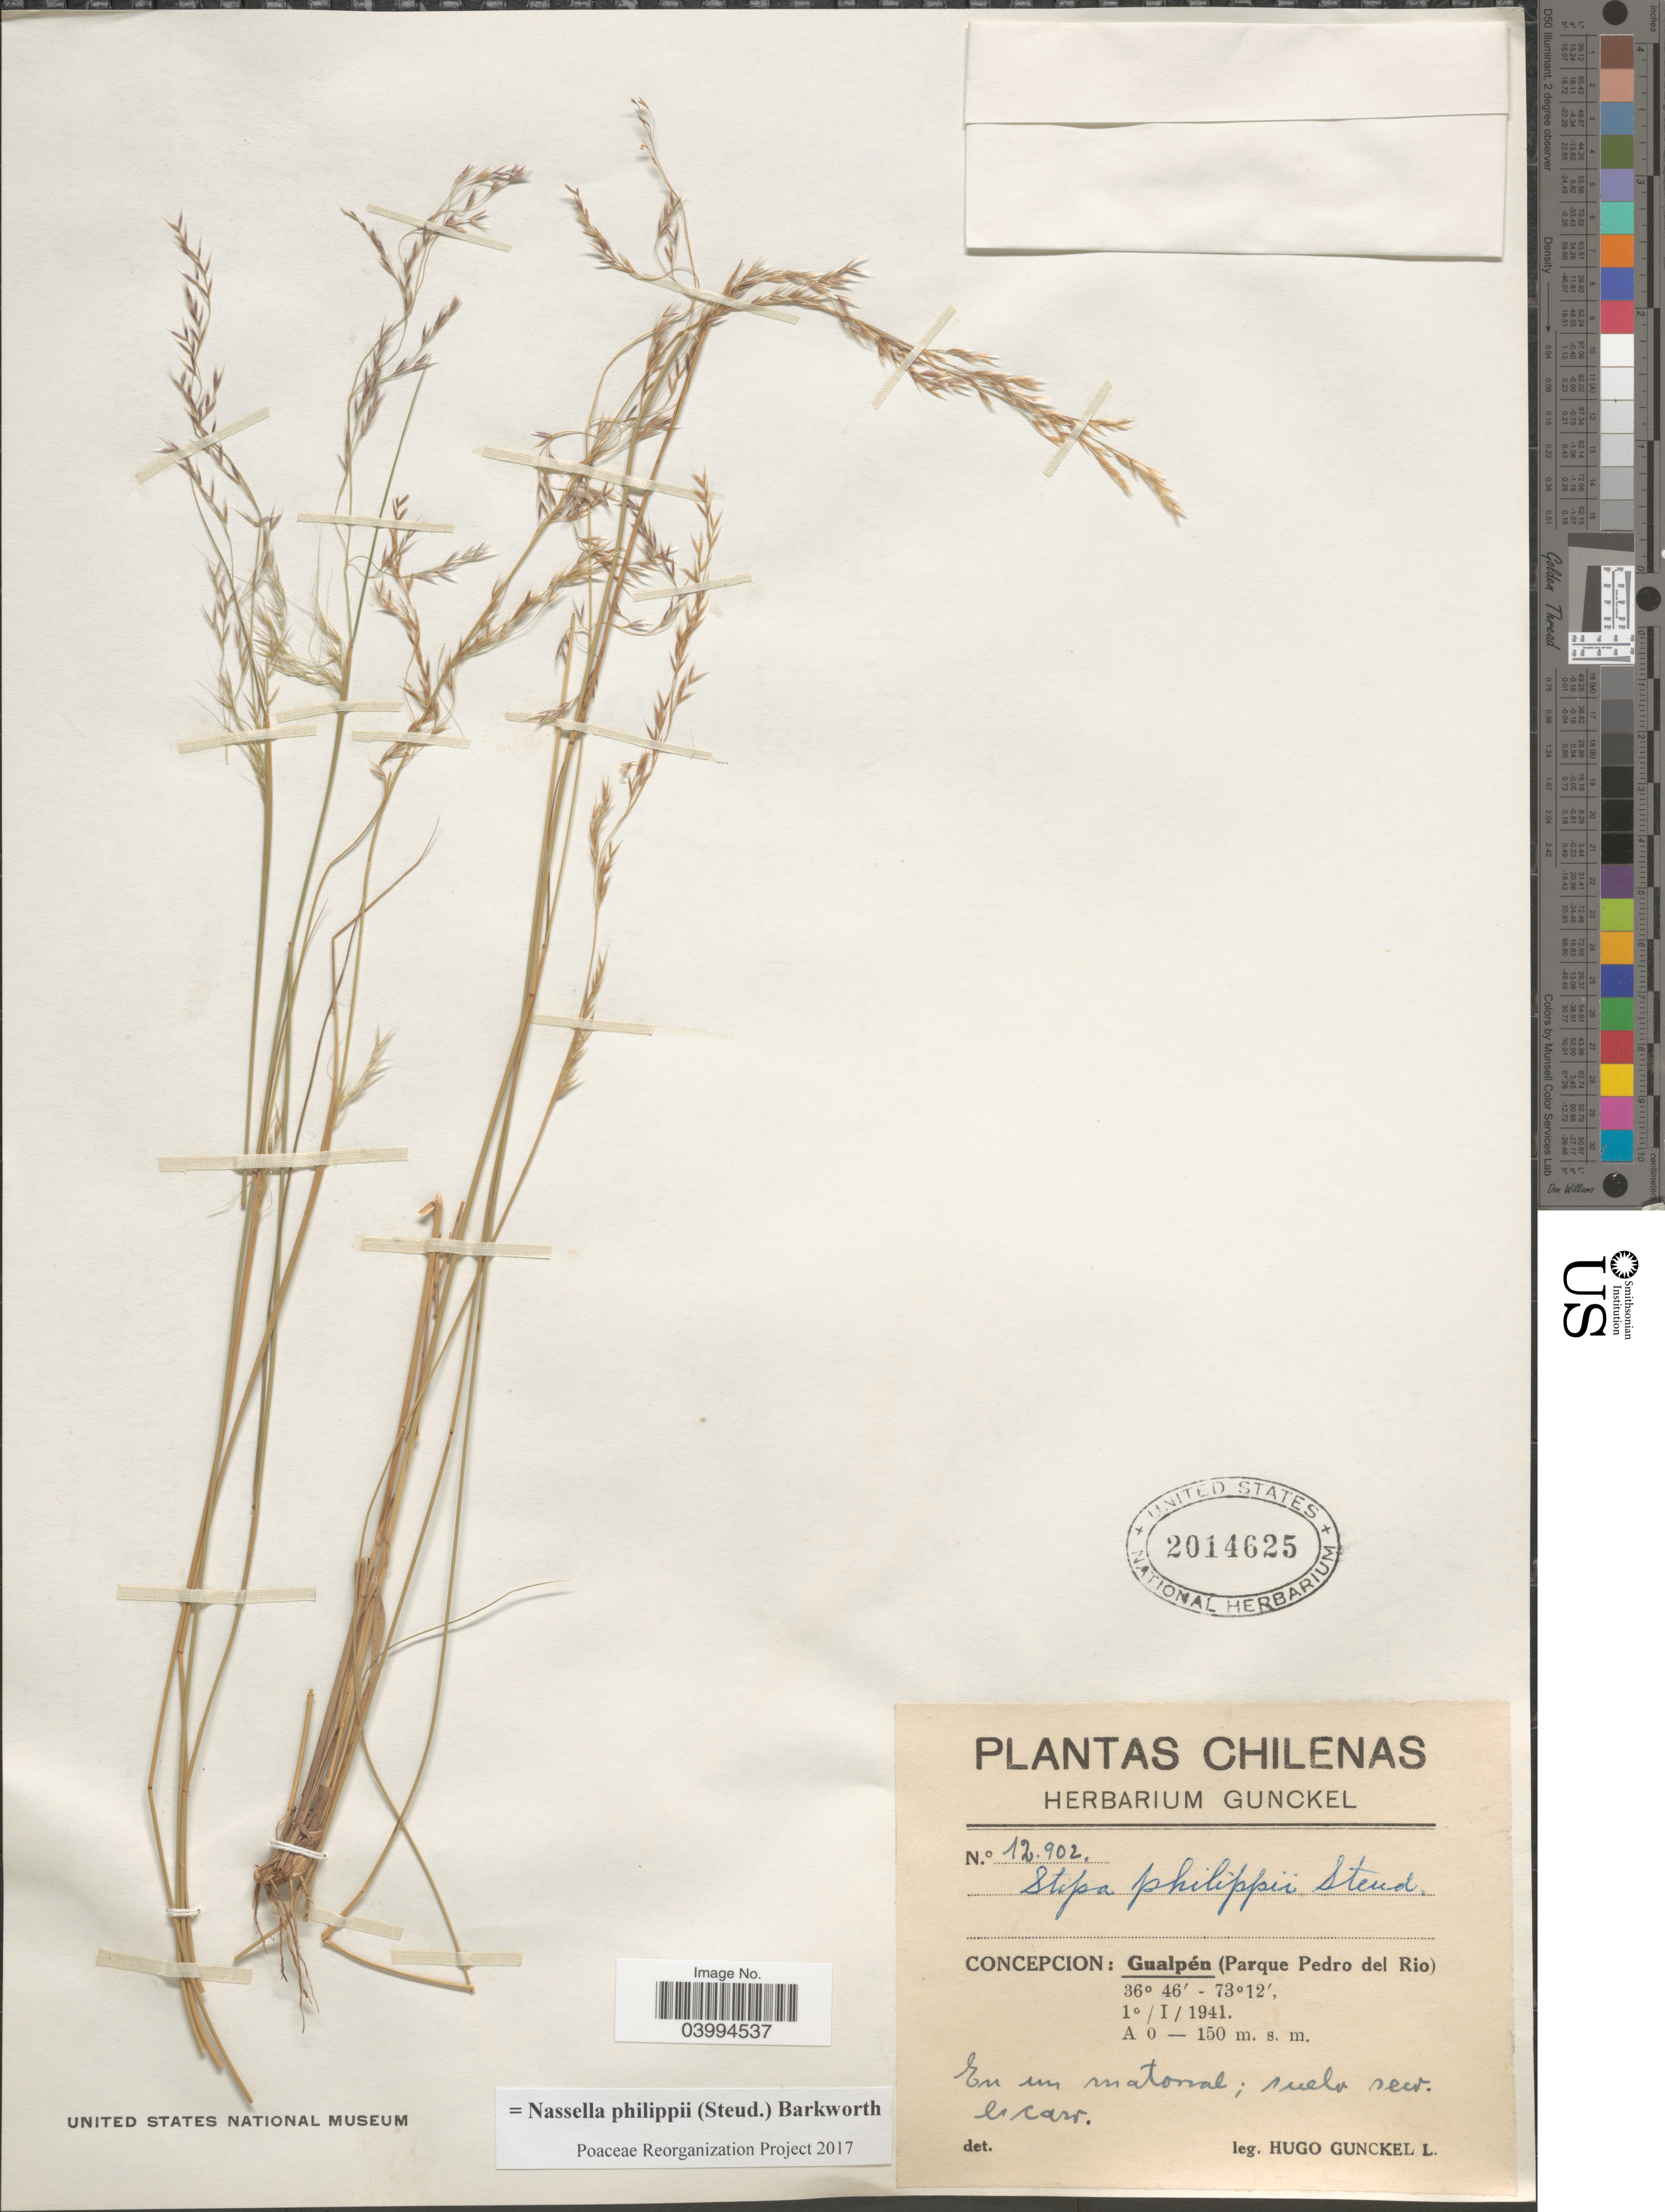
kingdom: Plantae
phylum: Tracheophyta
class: Liliopsida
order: Poales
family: Poaceae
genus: Nassella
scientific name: Nassella philippii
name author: (Steud.) Barkworth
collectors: H. Gunckel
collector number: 12902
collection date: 1941-01-10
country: Chile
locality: Concepcion: Gualpén (Parque Pedro del Rio).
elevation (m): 0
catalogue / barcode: US 2014625